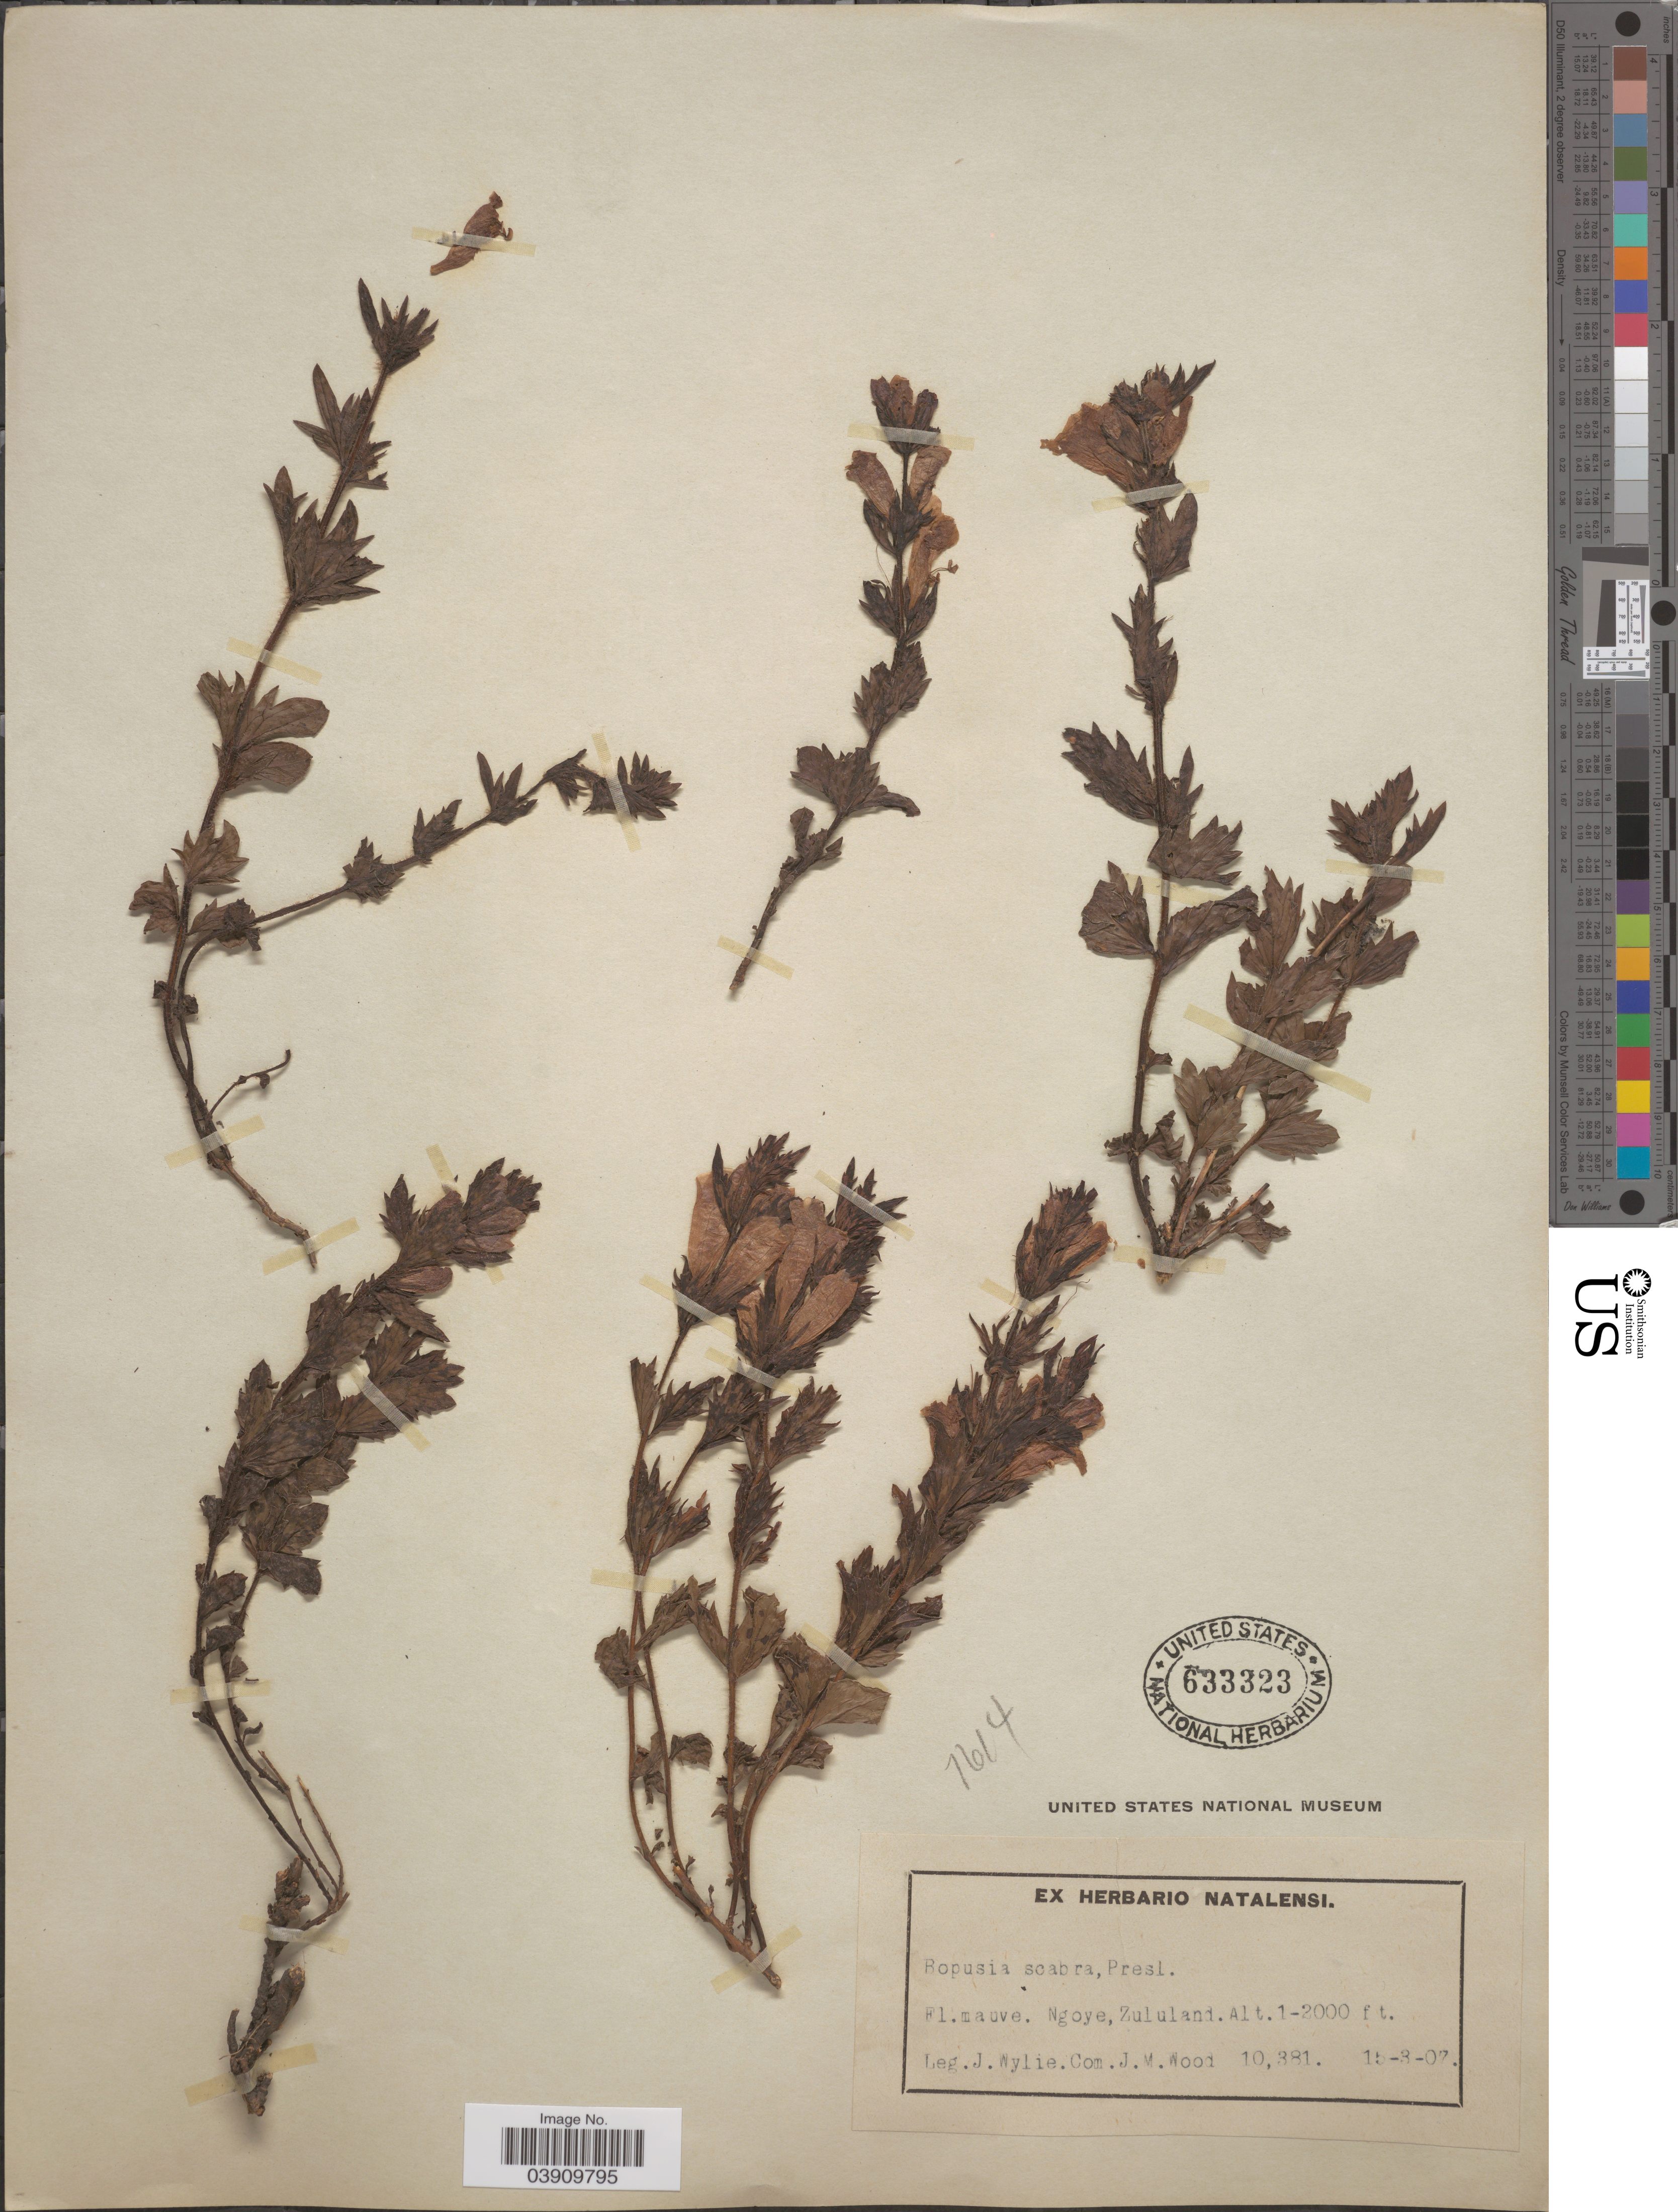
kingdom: Plantae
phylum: Tracheophyta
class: Magnoliopsida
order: Lamiales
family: Orobanchaceae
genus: Graderia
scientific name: Graderia scabra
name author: Benth.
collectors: J. Wylie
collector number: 10381?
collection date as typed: Transcribed d/m/y: 15/3/7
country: South Africa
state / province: KwaZulu-Natal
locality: Ngoye, Zululand.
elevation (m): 305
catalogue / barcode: US 633323